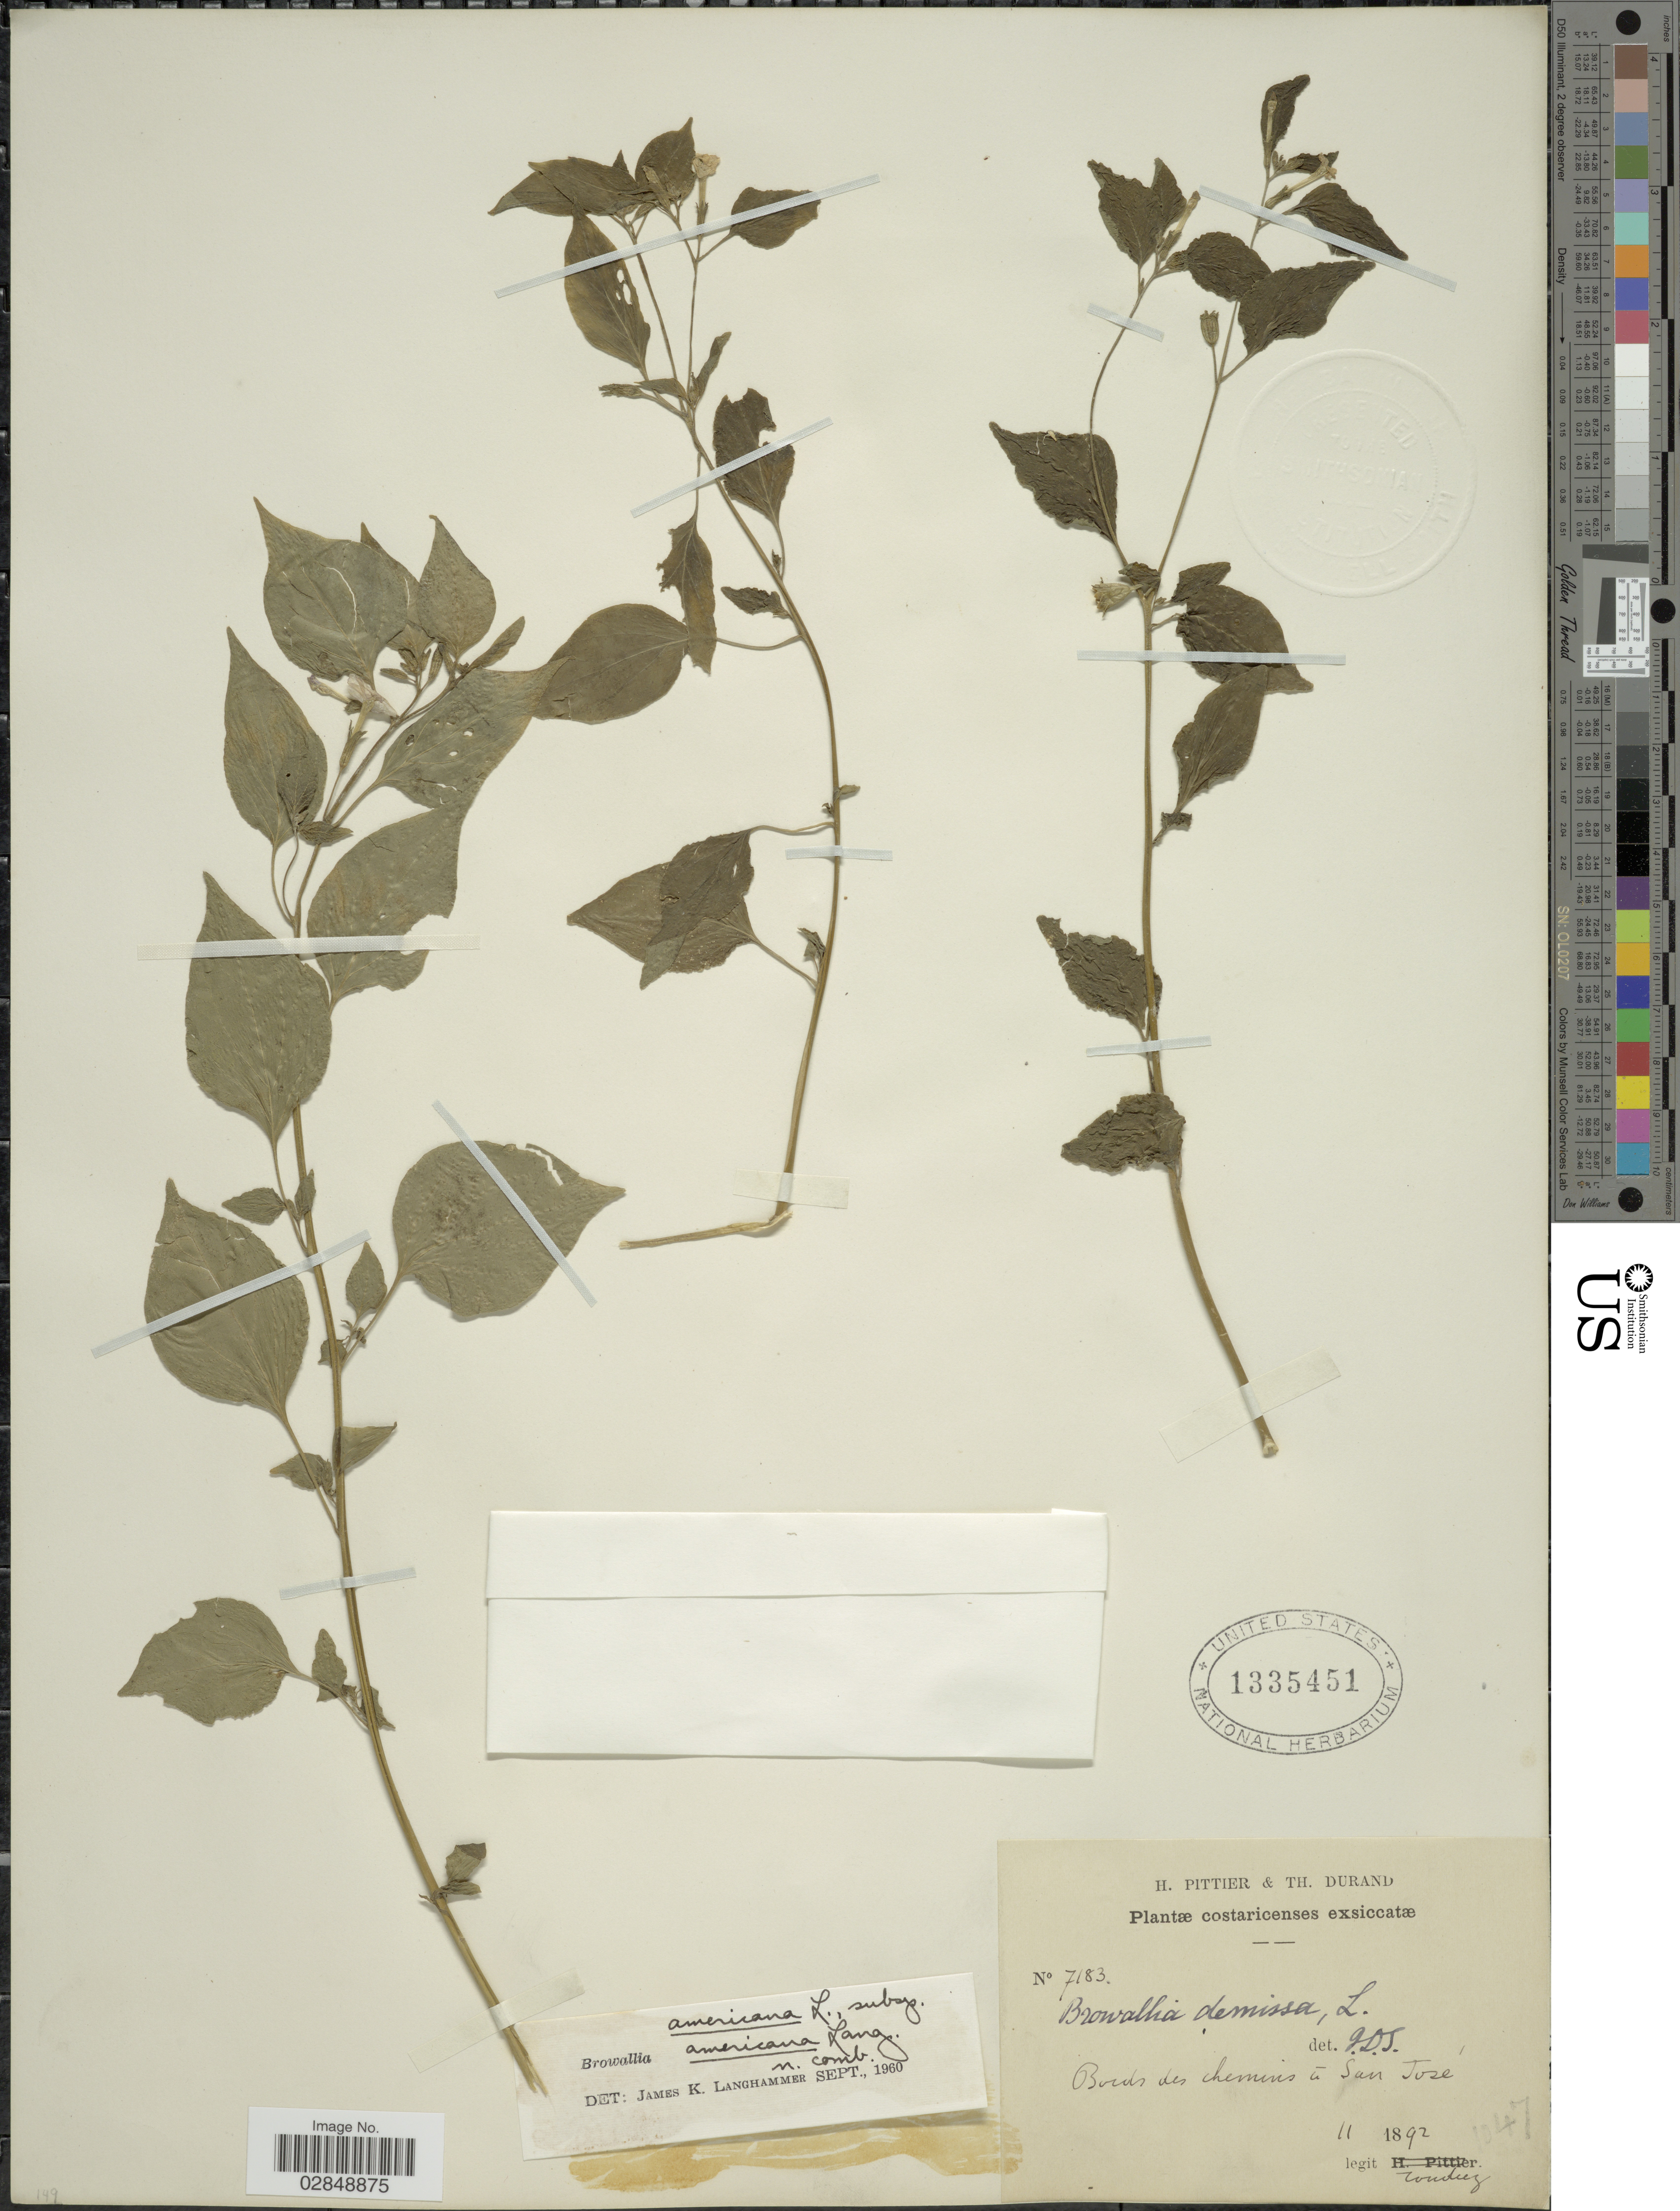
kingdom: Plantae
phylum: Tracheophyta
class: Magnoliopsida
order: Solanales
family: Solanaceae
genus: Browallia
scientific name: Browallia americana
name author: L.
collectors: Tonduz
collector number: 7183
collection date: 1892-11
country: Costa Rica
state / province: San José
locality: Bords des chemins á San José.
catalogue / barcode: US 1335451